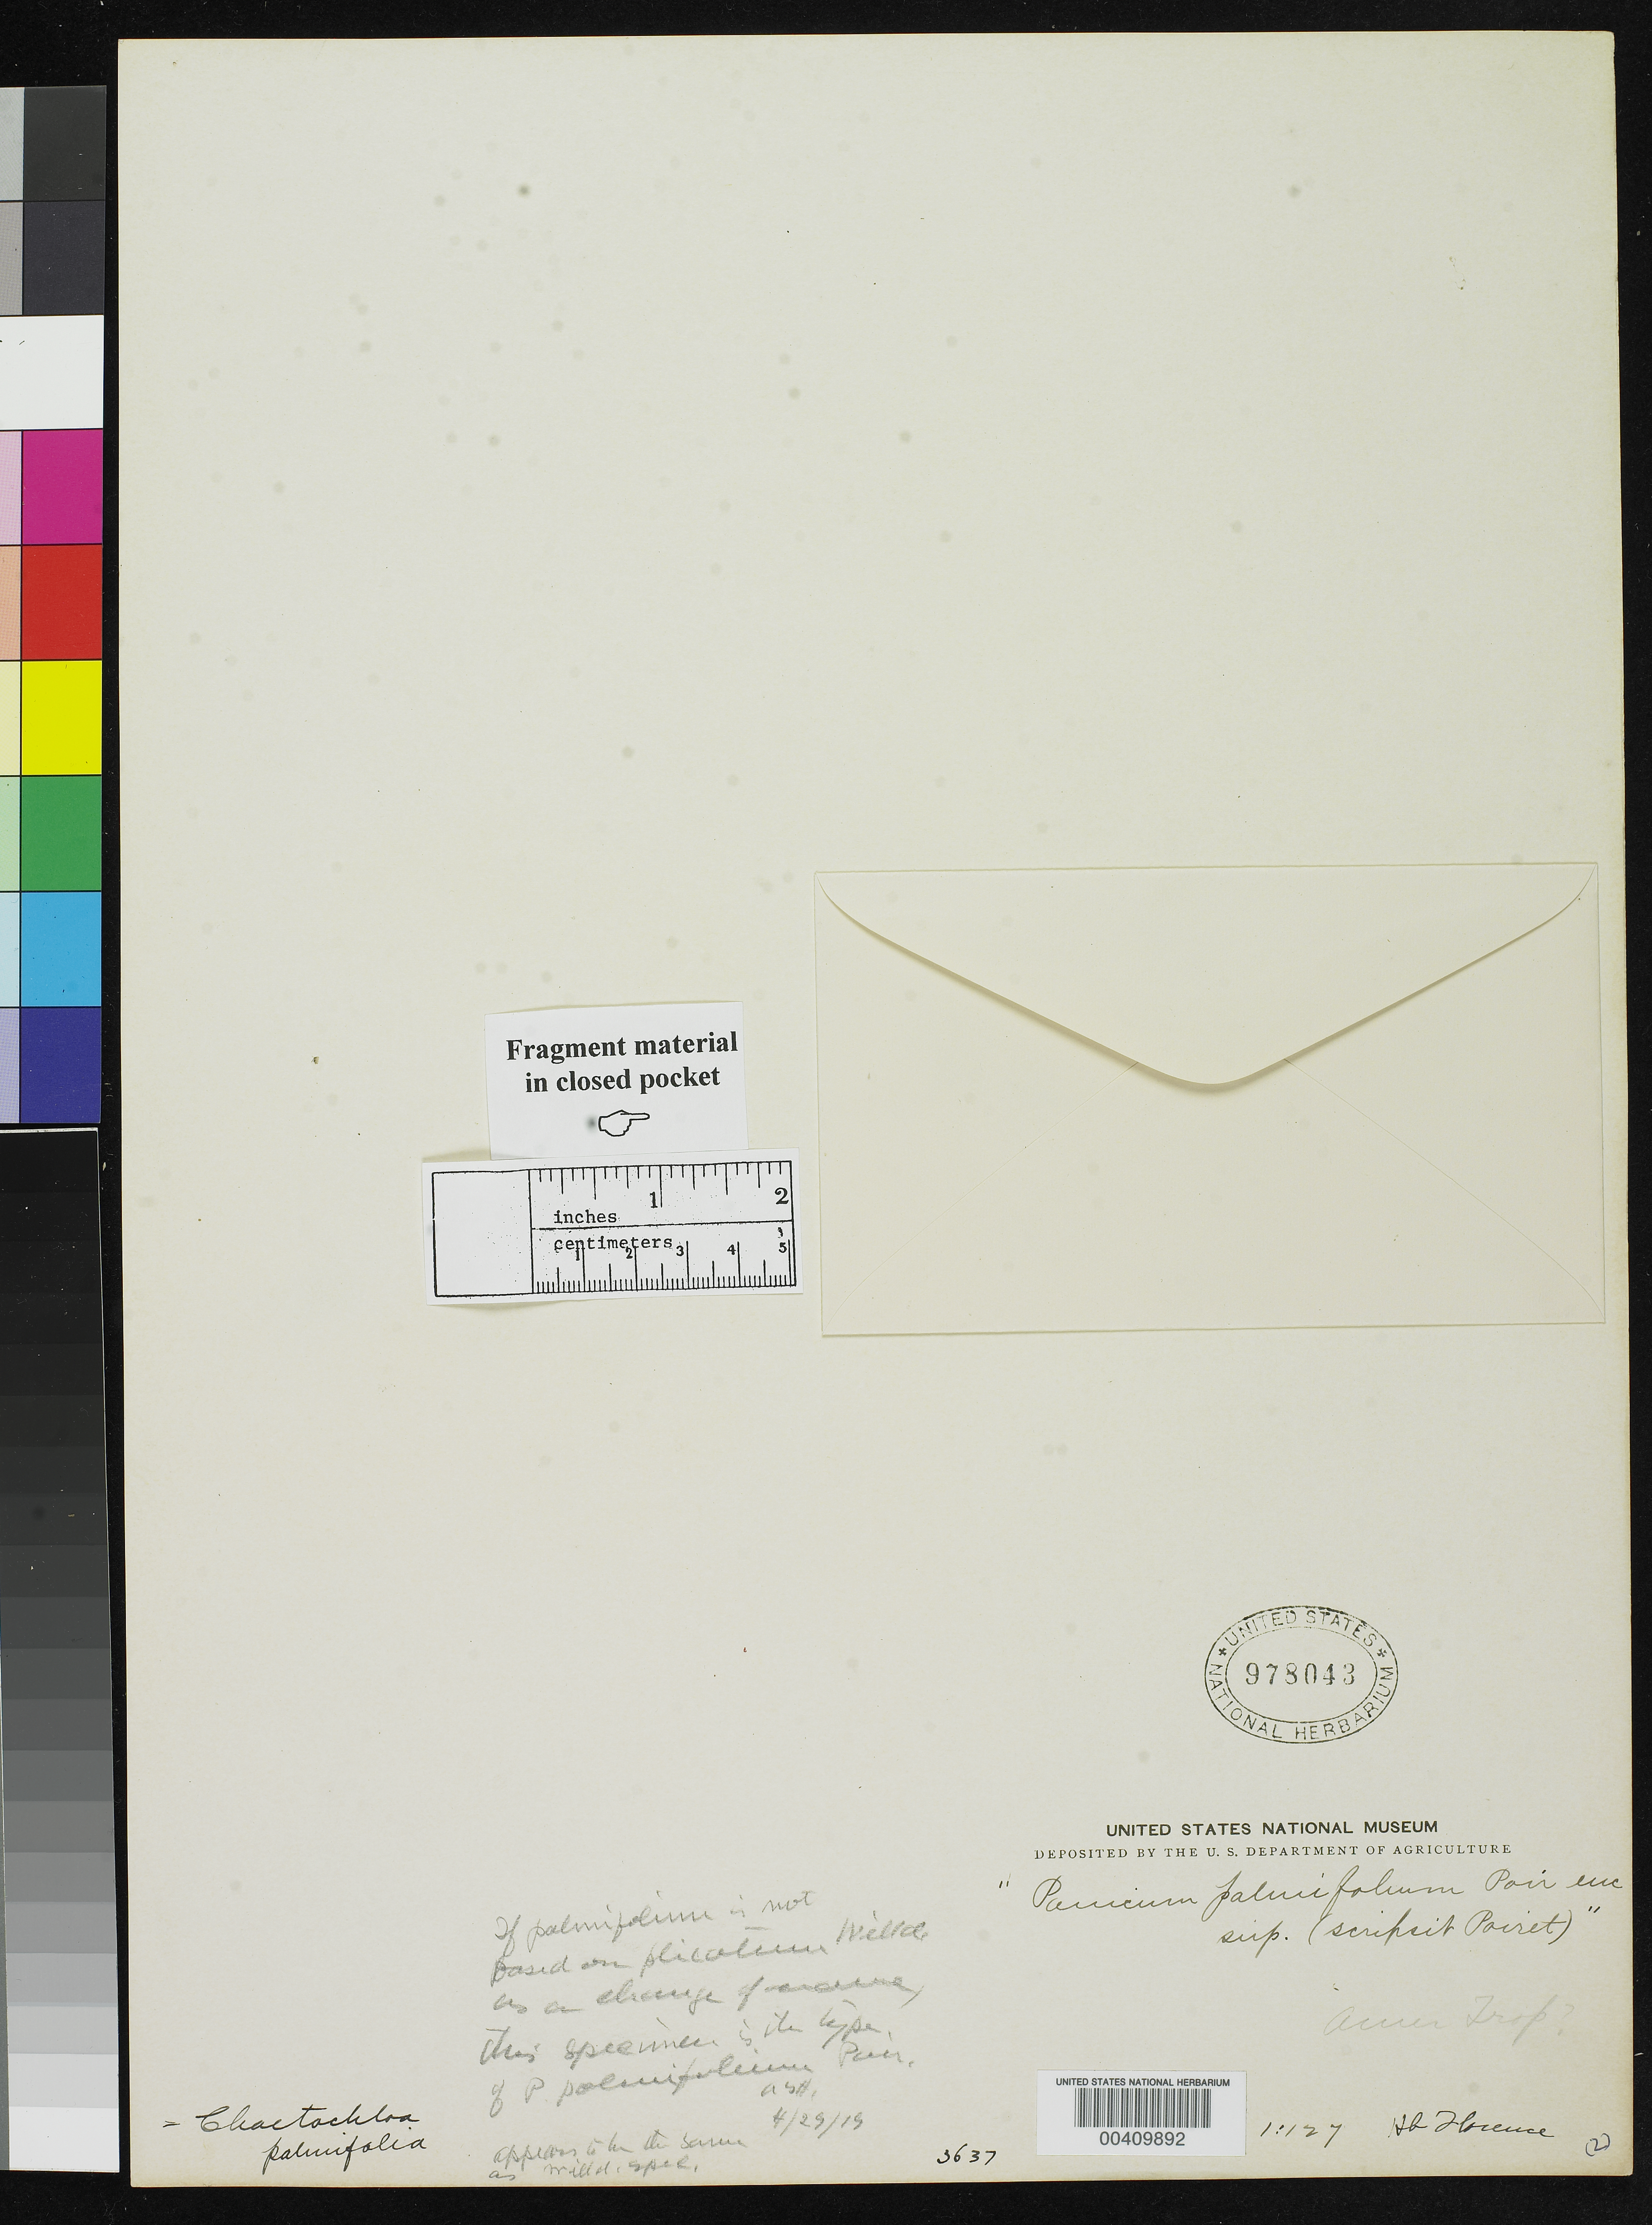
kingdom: Plantae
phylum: Tracheophyta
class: Liliopsida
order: Poales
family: Poaceae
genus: Panicum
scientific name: Panicum palmifolium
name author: Willd. ex Poir. in Lam.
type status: Type Fragment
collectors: ex herb. Desfont.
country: Panama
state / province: Chiriquí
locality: Around San Felix.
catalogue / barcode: US 978043